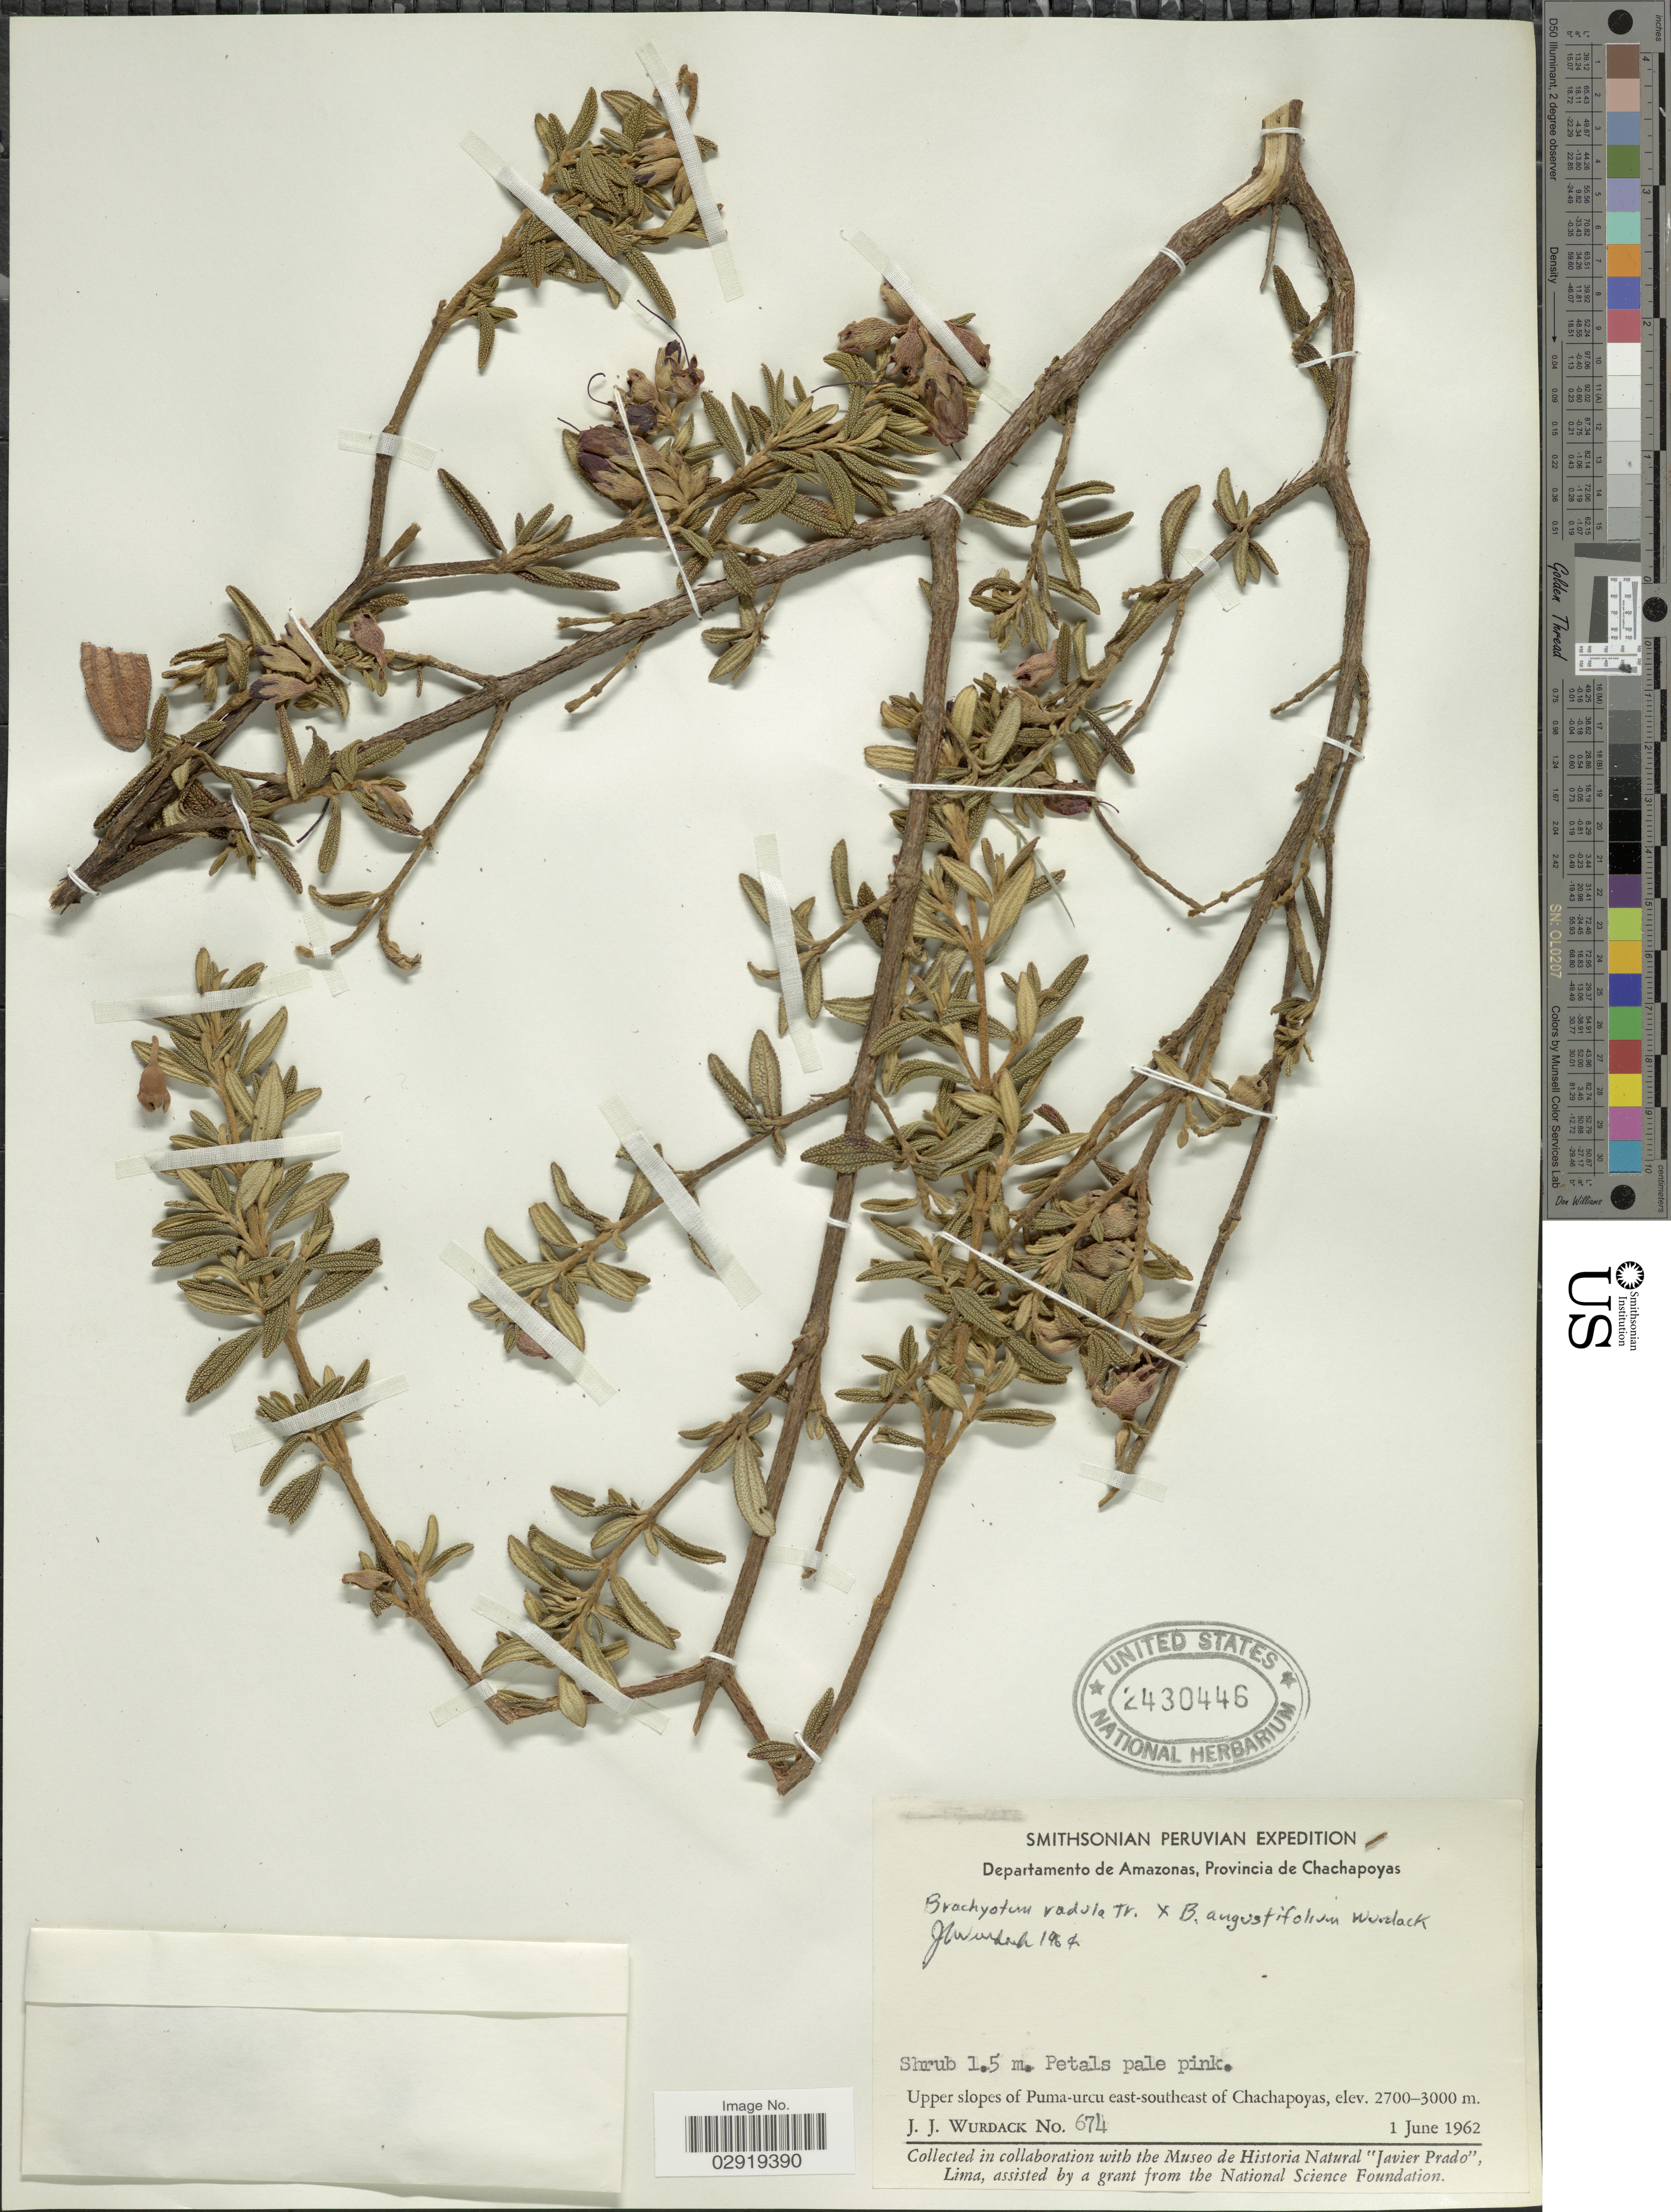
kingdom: Plantae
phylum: Tracheophyta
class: Magnoliopsida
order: Myrtales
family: Melastomataceae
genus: Brachyotum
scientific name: Brachyotum radula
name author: Triana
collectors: J. J. Wurdack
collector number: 674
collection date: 1962-06-01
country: Peru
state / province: Amazonas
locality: Departamento de Amazonas, Provincia de Chachapoyas. Upper slopes of Puma-urcu east-southeast of Chachapoyas.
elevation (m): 2700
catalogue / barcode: US 2430446